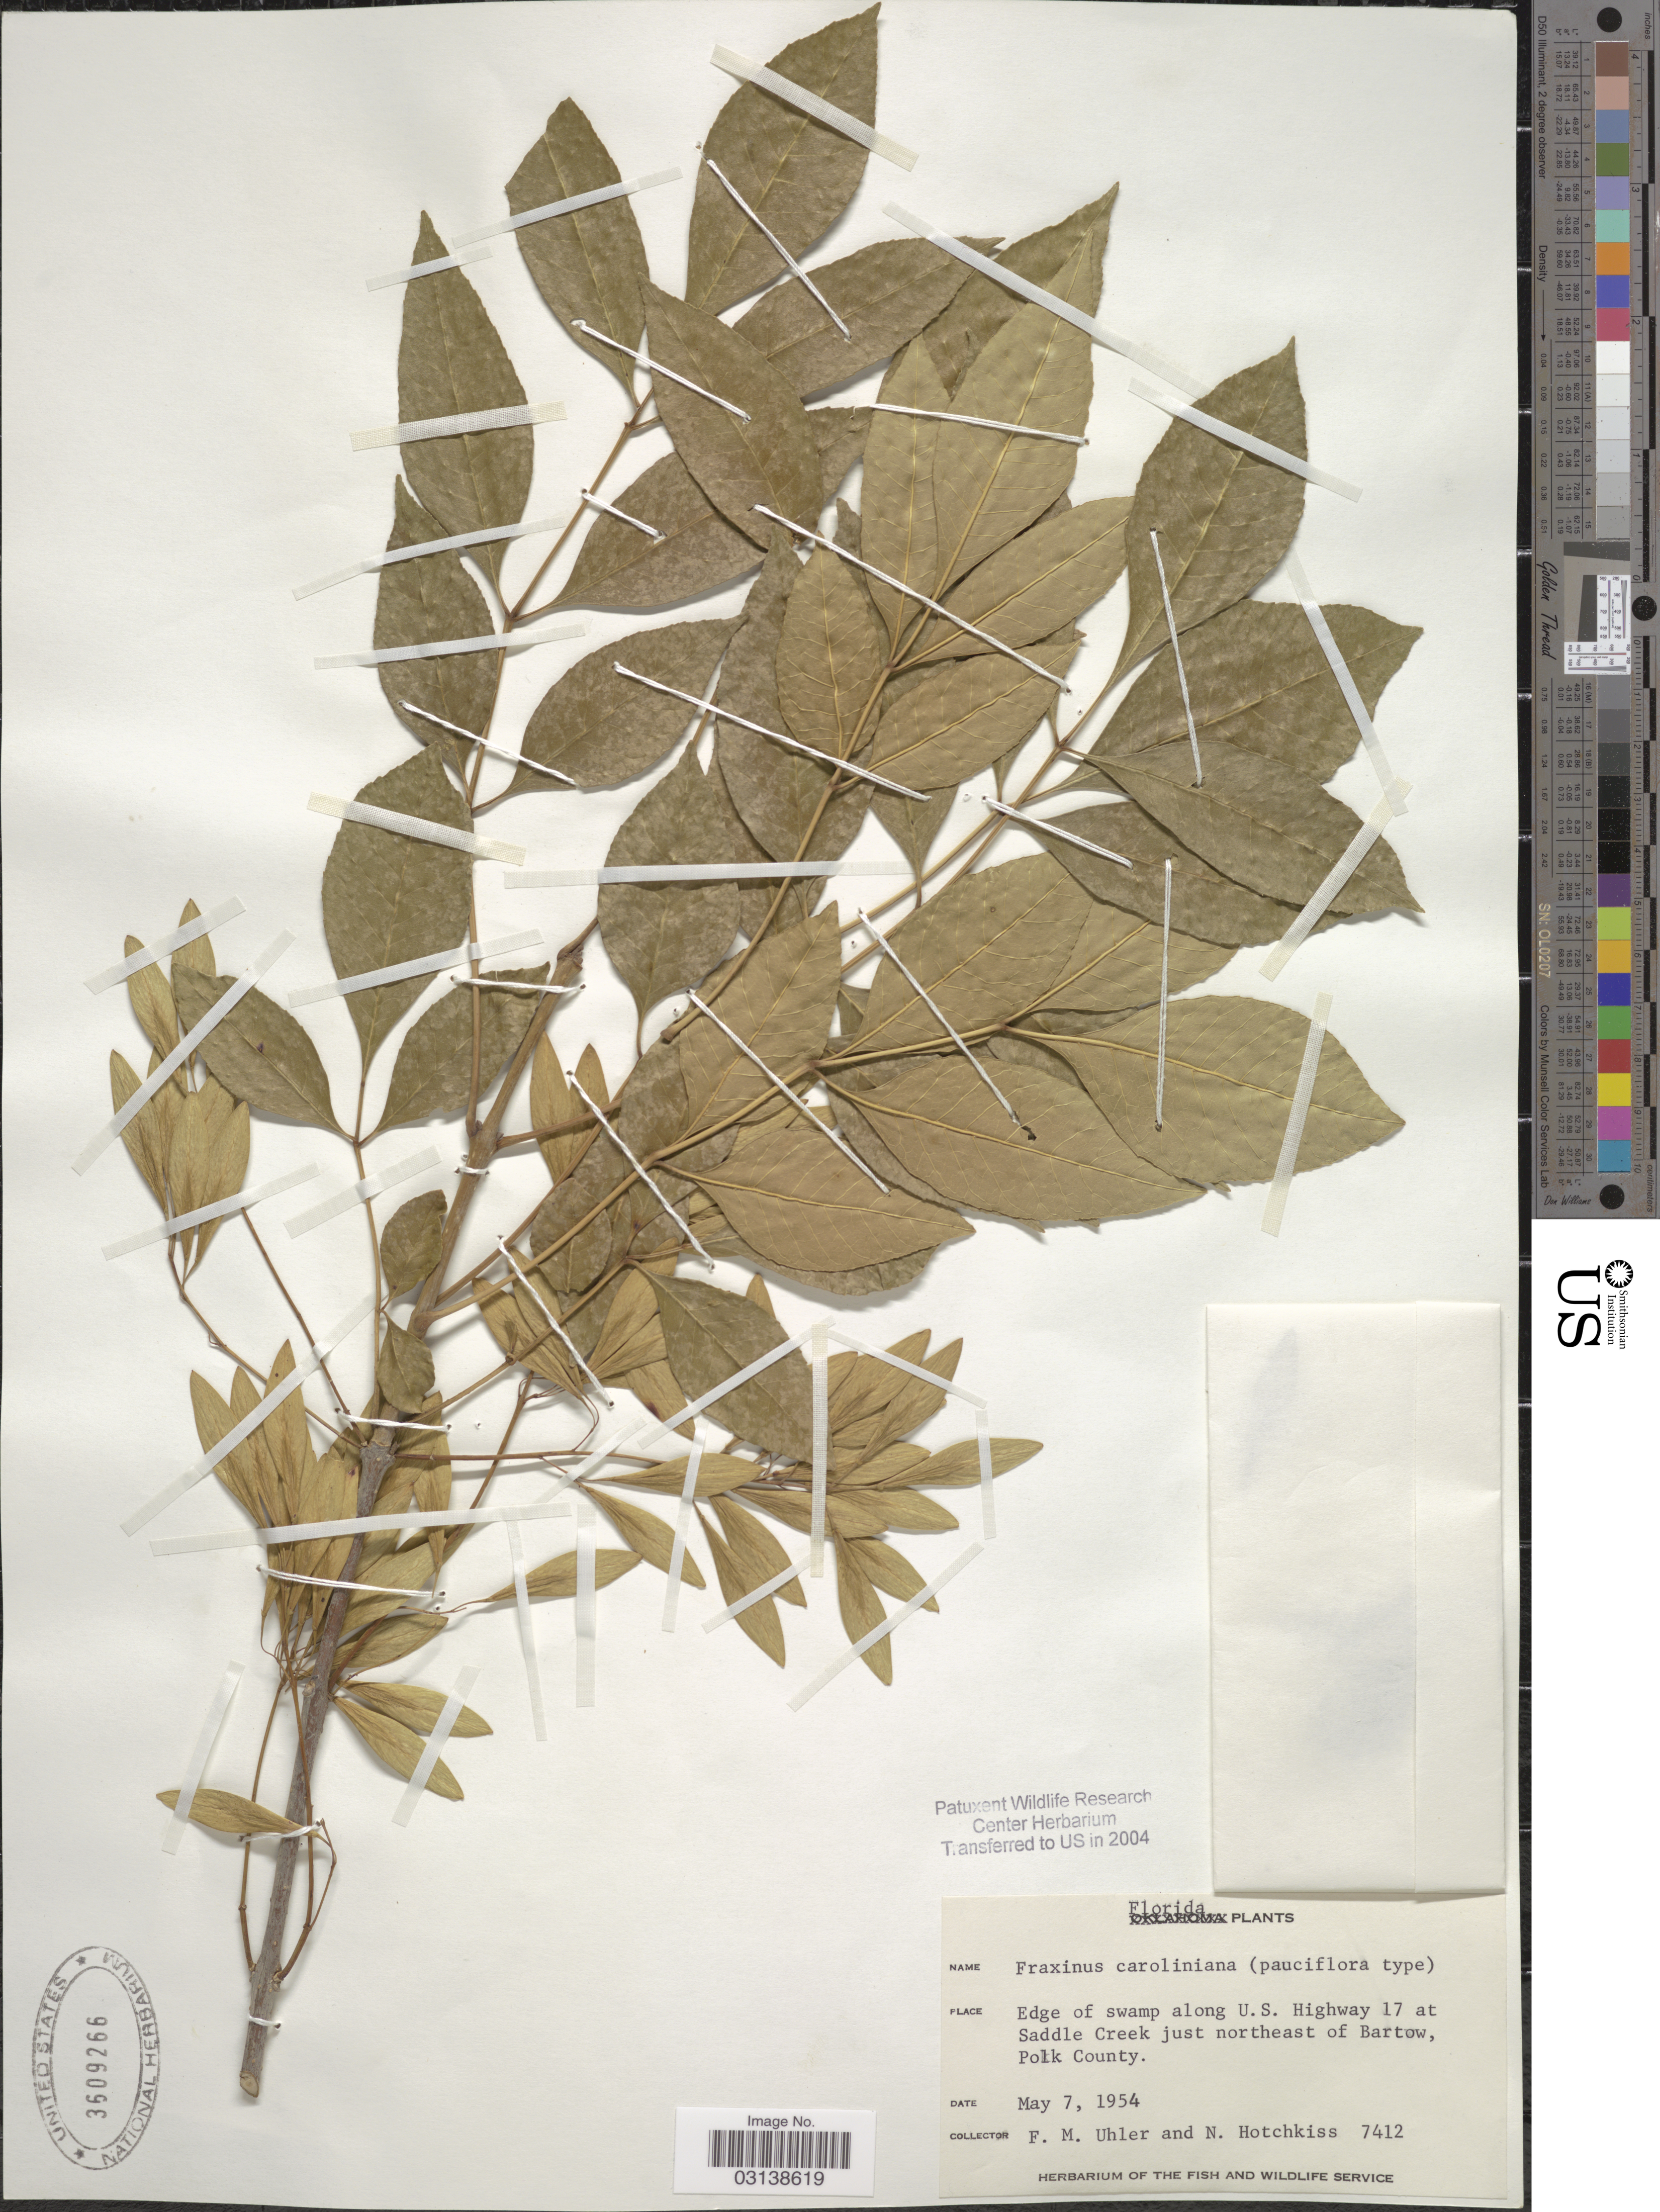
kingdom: Plantae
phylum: Tracheophyta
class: Magnoliopsida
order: Lamiales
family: Oleaceae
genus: Fraxinus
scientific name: Fraxinus caroliniana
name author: Mill.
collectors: F. M. Uhler & N. Hotchkiss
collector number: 7412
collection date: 1954-05-07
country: United States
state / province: Florida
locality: Edge of swamp along U.S. Highway 17 at Saddle Creek just northeast of Bartow, Polk County.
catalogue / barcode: US 3609266